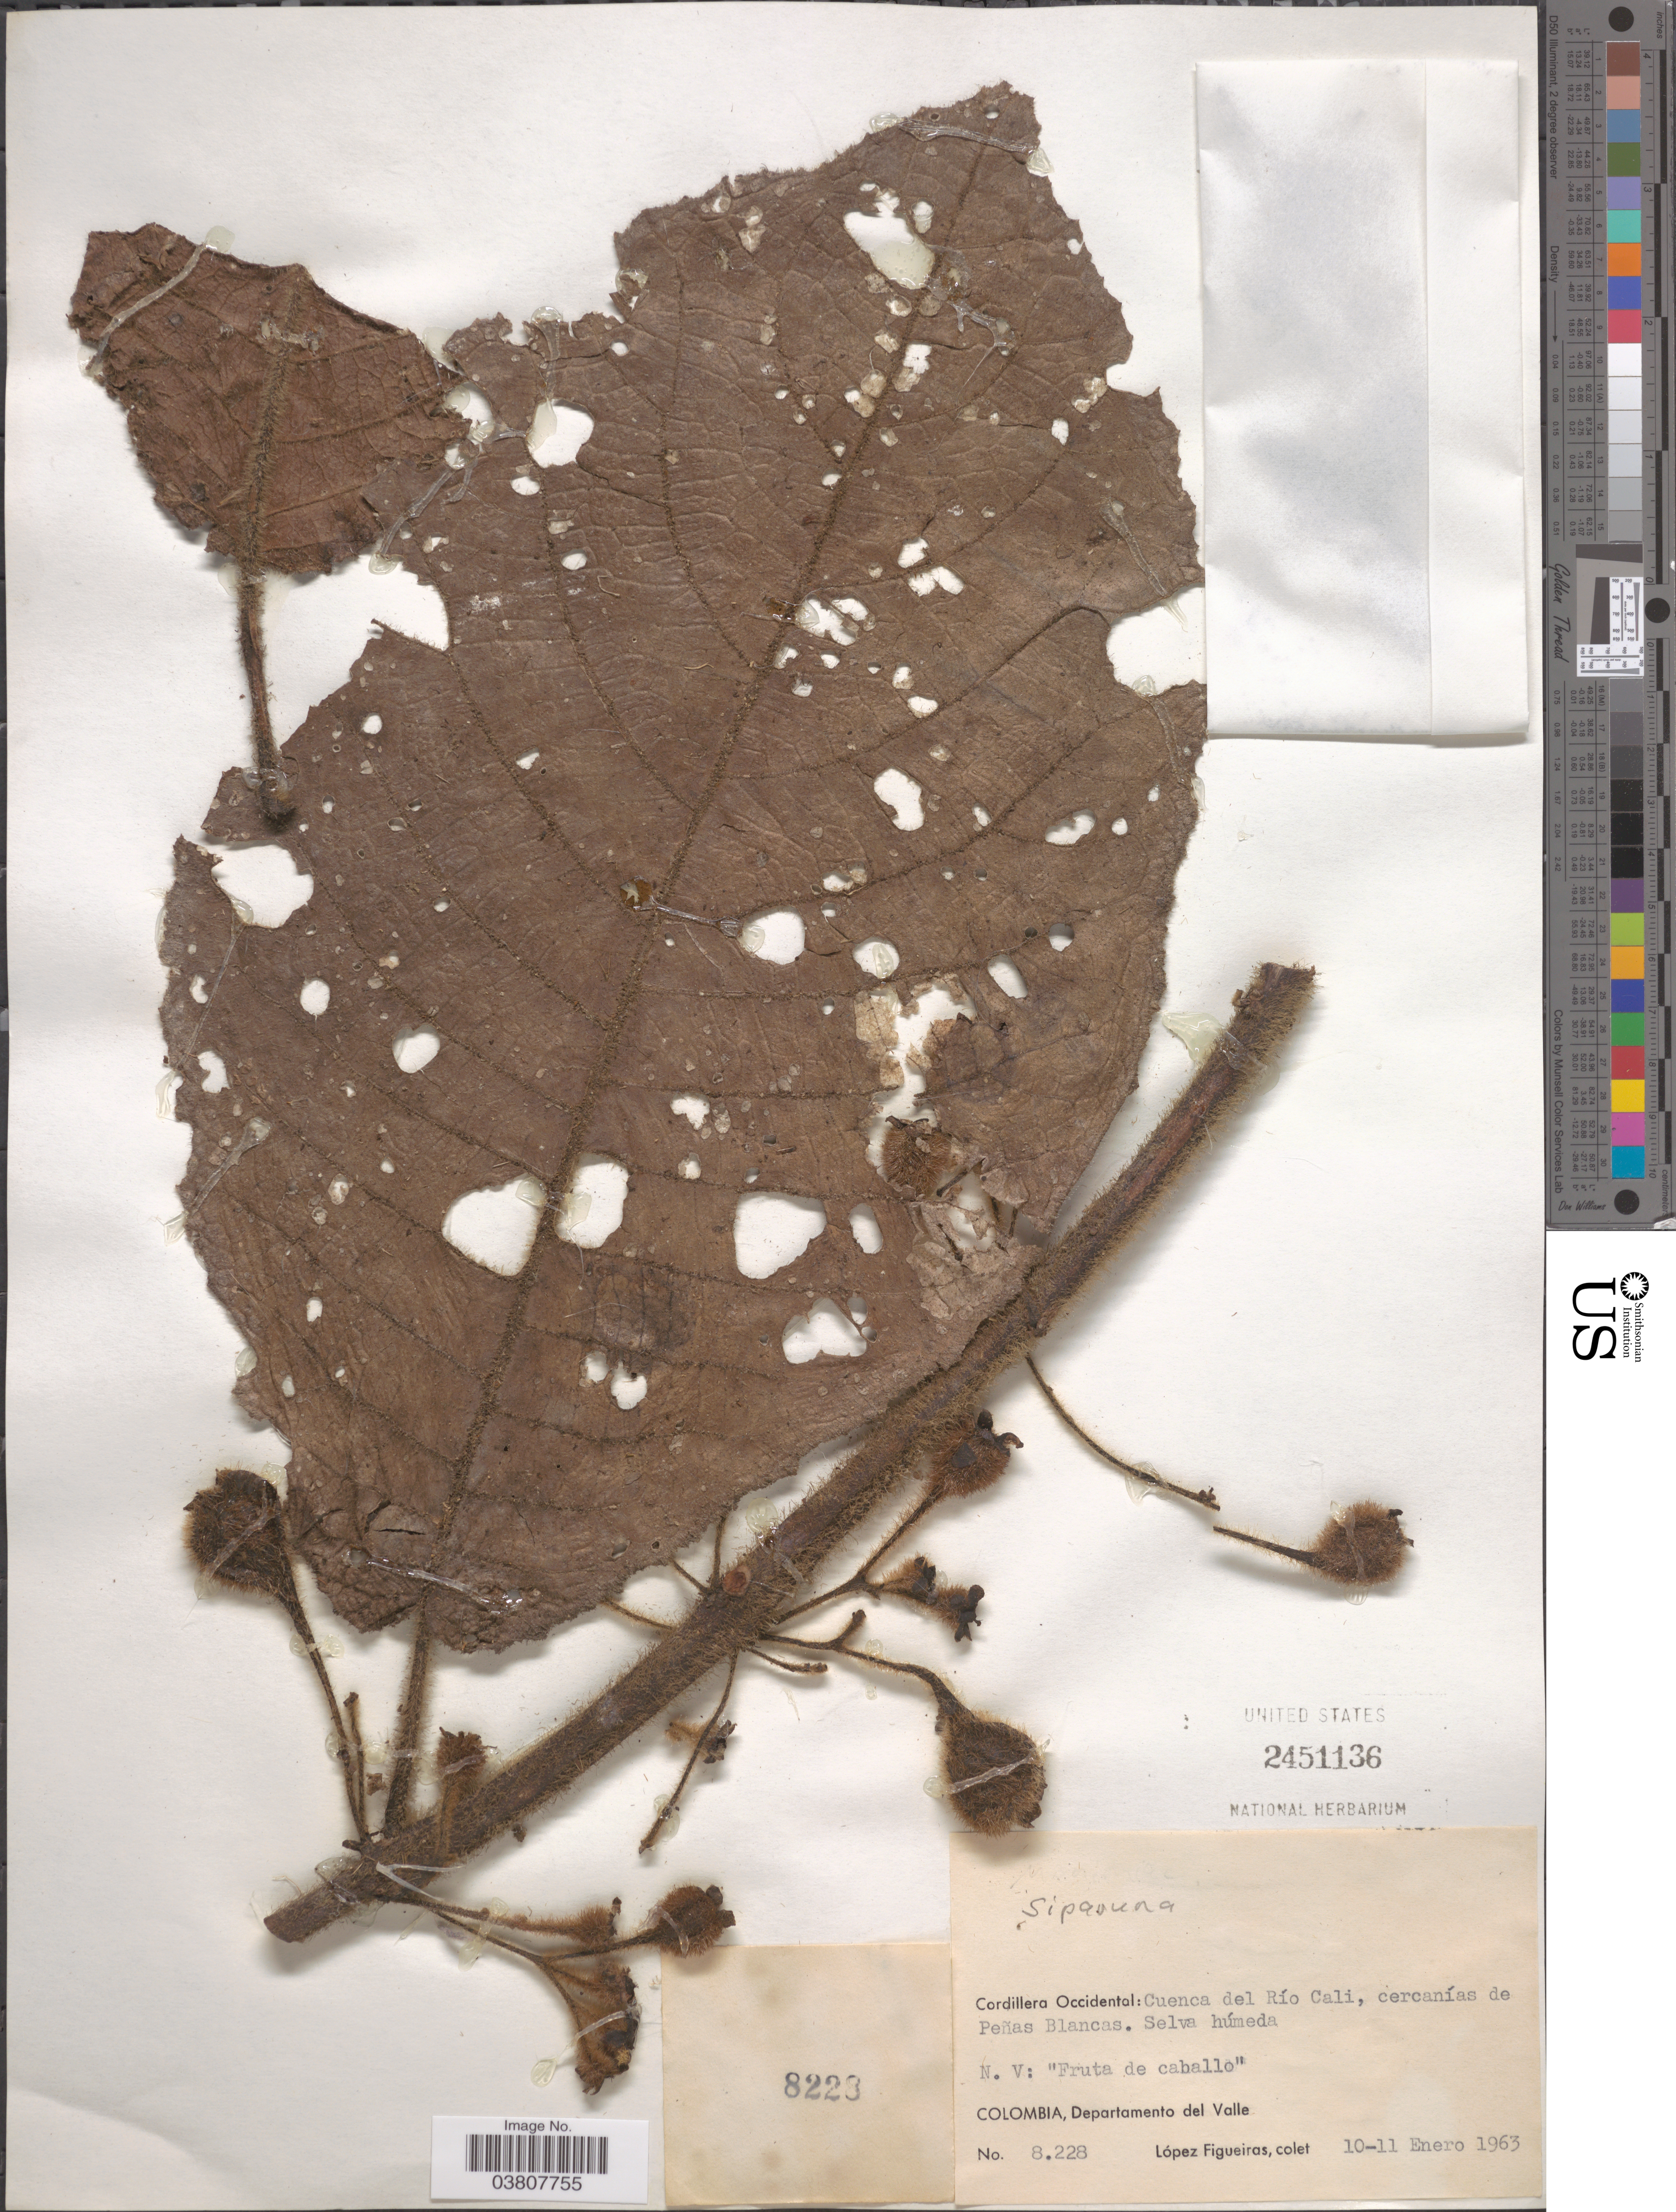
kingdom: Plantae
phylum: Tracheophyta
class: Magnoliopsida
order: Laurales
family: Siparunaceae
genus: Siparuna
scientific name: Siparuna sp.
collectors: M. López Figueiras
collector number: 8228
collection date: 1963-01-10/1963-01-11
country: Colombia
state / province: Valle del Cauca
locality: Cordillera Occidental: Cuenca del Río Cali, cercanías de Peñas Blancas. Departamento del Valle.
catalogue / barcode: US 2451136